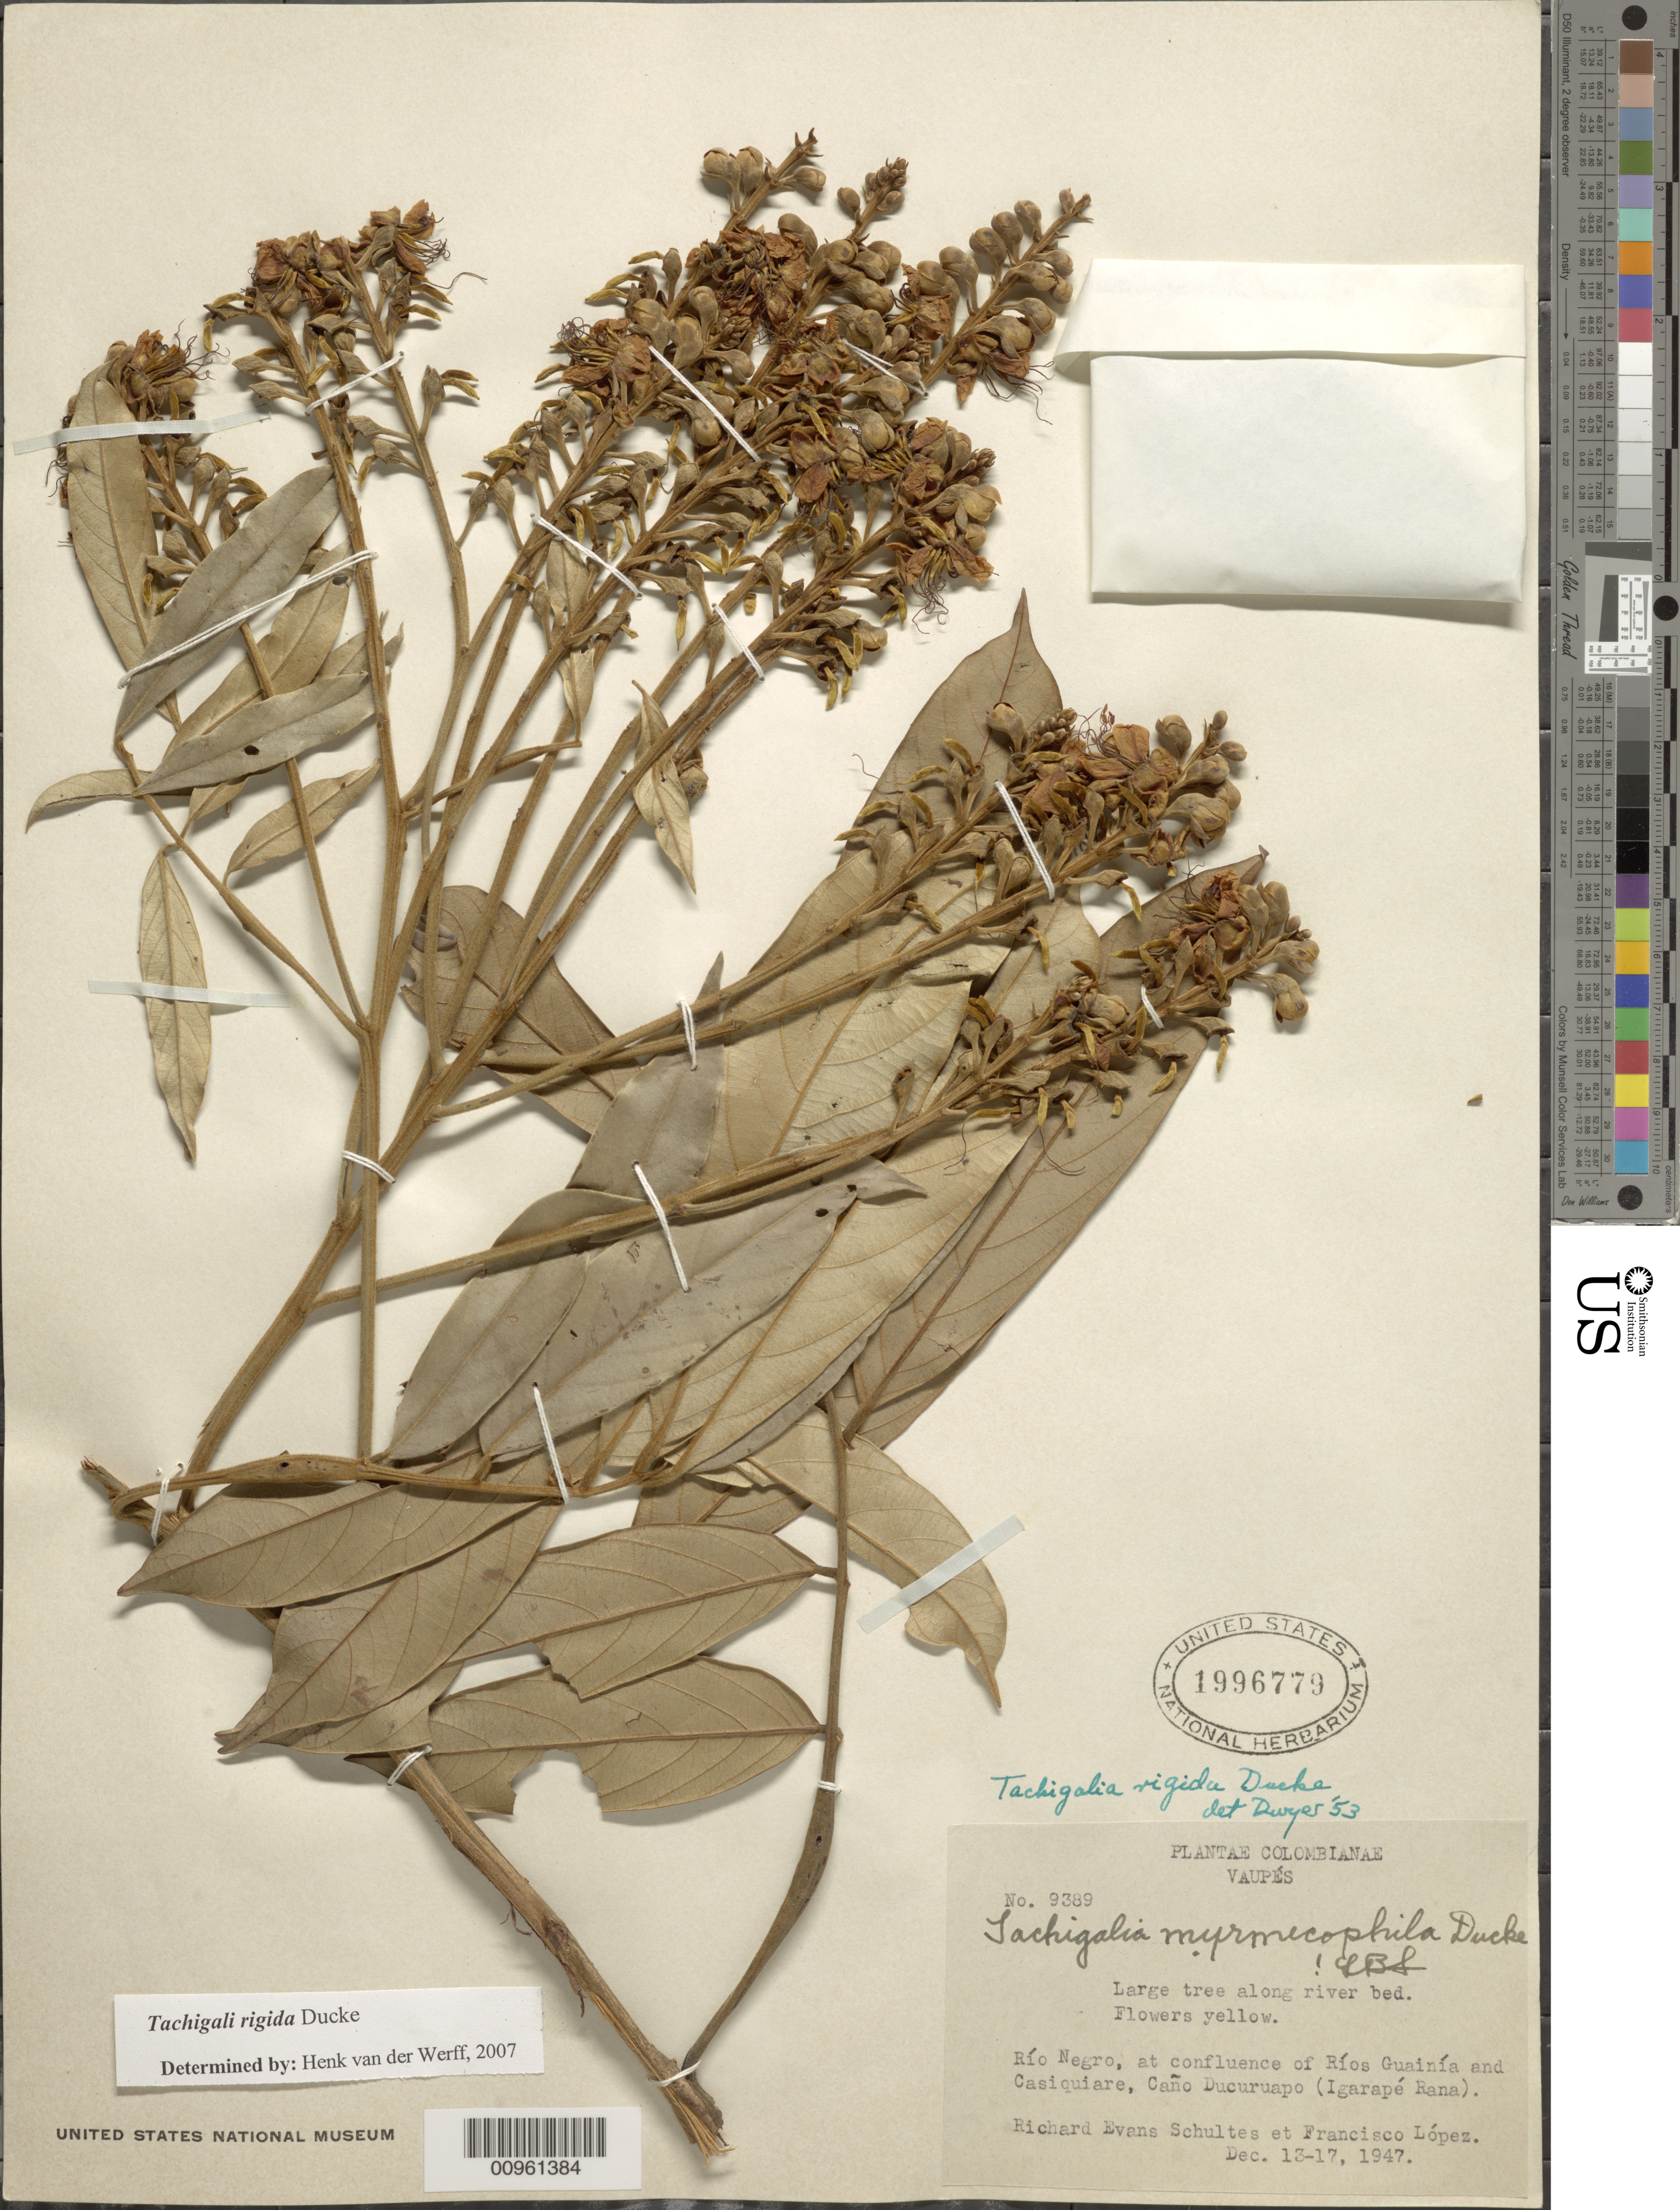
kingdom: Plantae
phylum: Tracheophyta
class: Magnoliopsida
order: Fabales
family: Fabaceae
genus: Tachigali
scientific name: Tachigali rigida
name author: Ducke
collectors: R. E. Schultes & F. Lopéz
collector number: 9389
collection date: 1947-12-13/1947-12-17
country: Colombia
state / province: Vaupés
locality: Rio Negro, at confluence of Rios Guainia and Casiquiare, Cano Ducuruapo (Igarape Rana)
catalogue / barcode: US 1996779